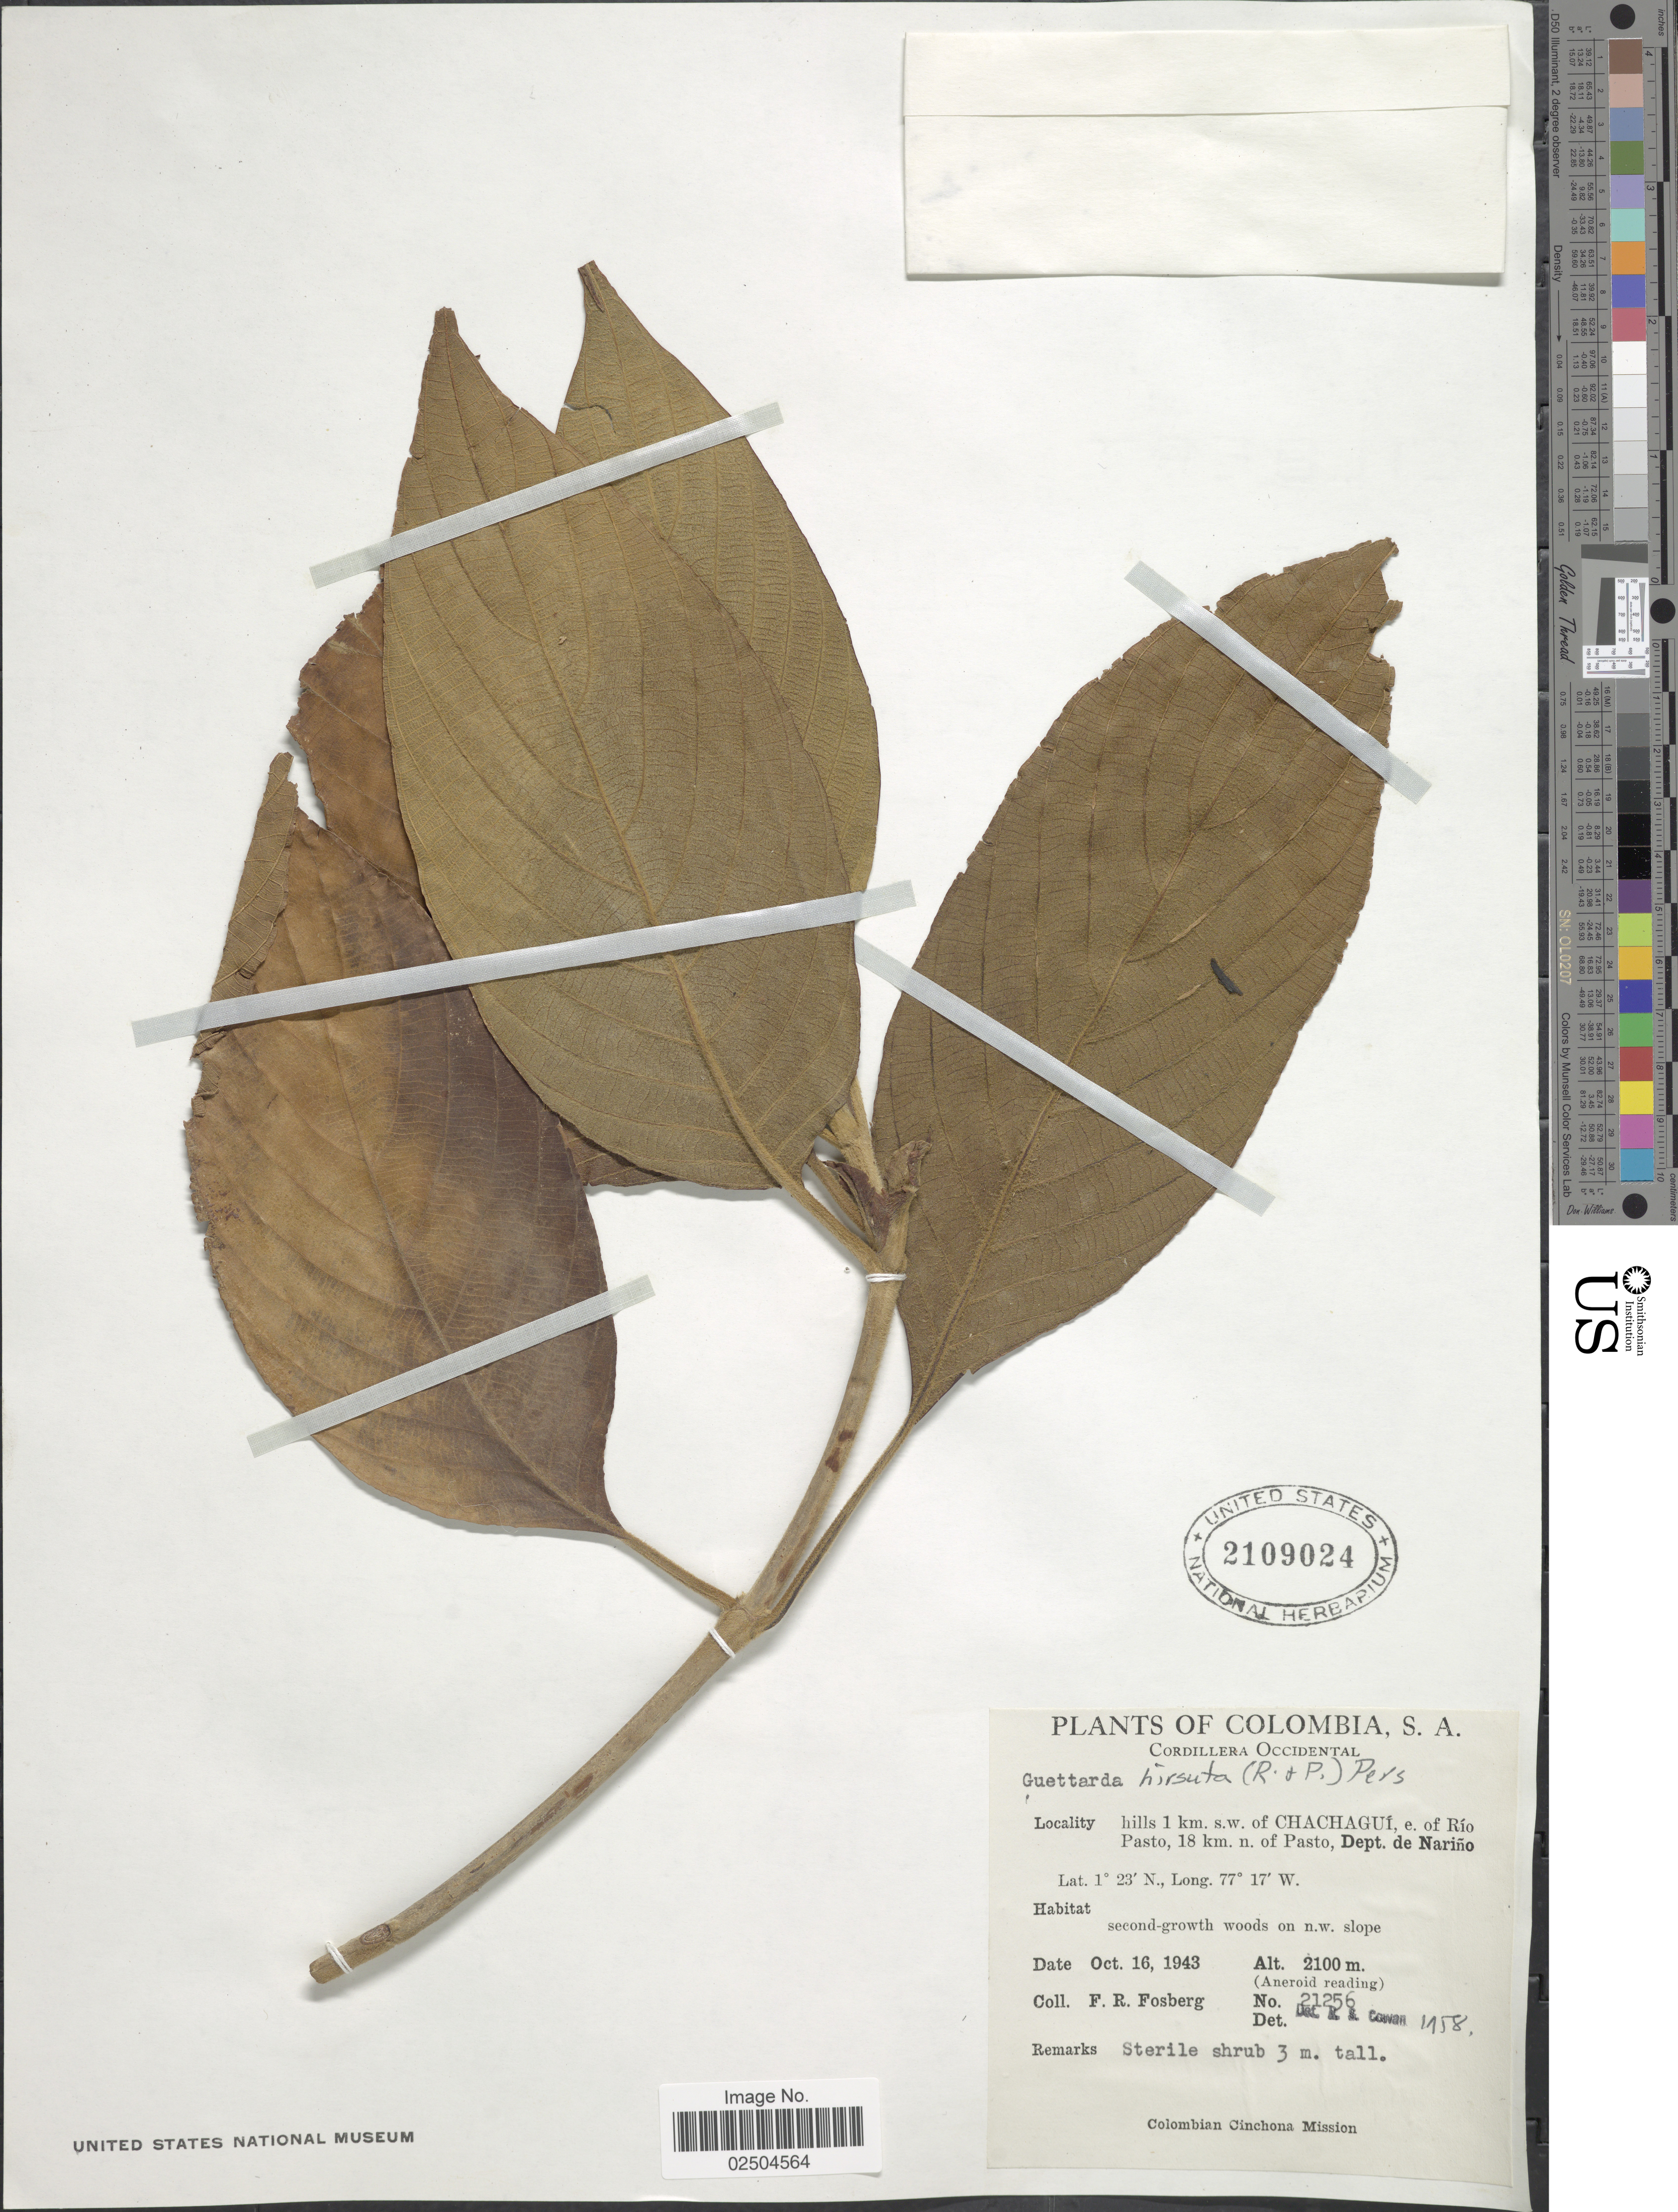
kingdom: Plantae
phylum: Tracheophyta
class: Magnoliopsida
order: Gentianales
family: Rubiaceae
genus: Guettarda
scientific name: Guettarda hirsuta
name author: (Ruiz & Pav.) Pers.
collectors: F. R. Fosberg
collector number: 21256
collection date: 1943-10-16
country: Colombia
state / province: Nariño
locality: Cordillera Occidental, hills 1 km s.w. of Chachagui, e. of Rio Pasto, km 18. n. of Pasto, Dept. de Narino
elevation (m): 2100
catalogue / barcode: US 2109024